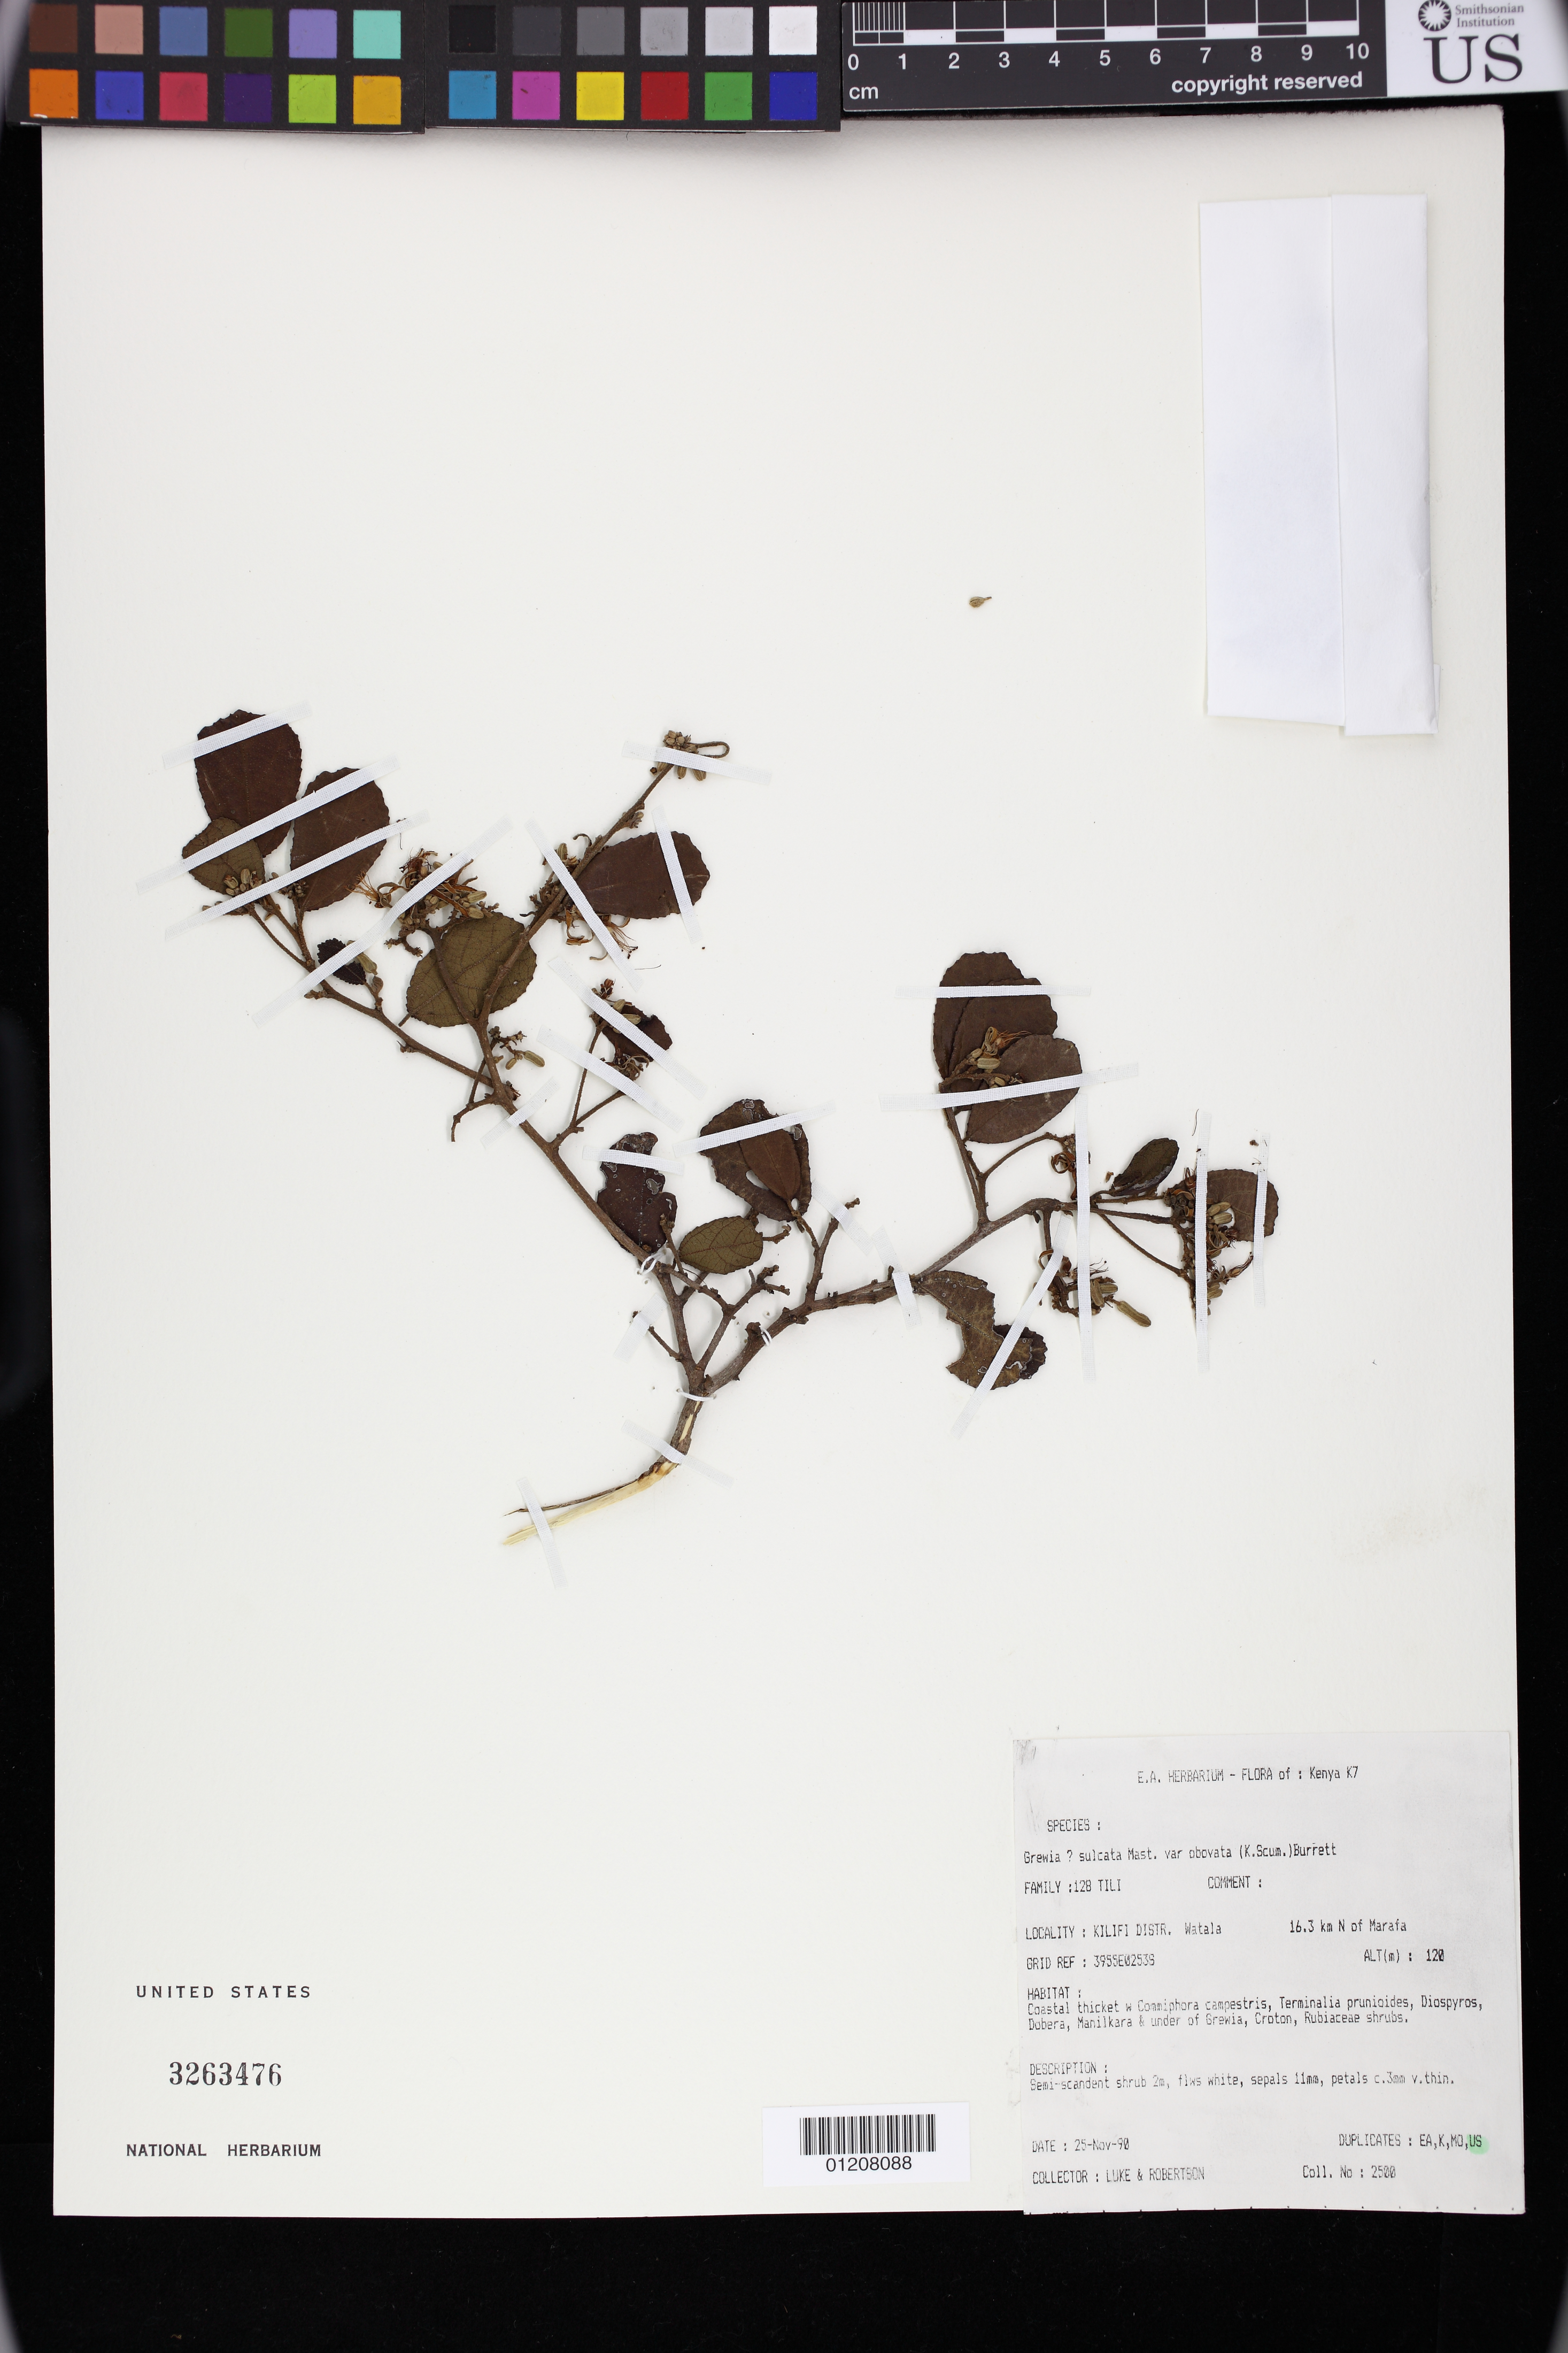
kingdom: Plantae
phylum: Tracheophyta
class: Magnoliopsida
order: Malvales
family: Malvaceae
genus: Grewia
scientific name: Grewia sp.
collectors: -- Luke & -. Robertson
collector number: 2500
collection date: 1990-11-25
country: Kenya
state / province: Kilifi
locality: Watala, 16.3 km N of Marafa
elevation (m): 120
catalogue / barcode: US 3263476